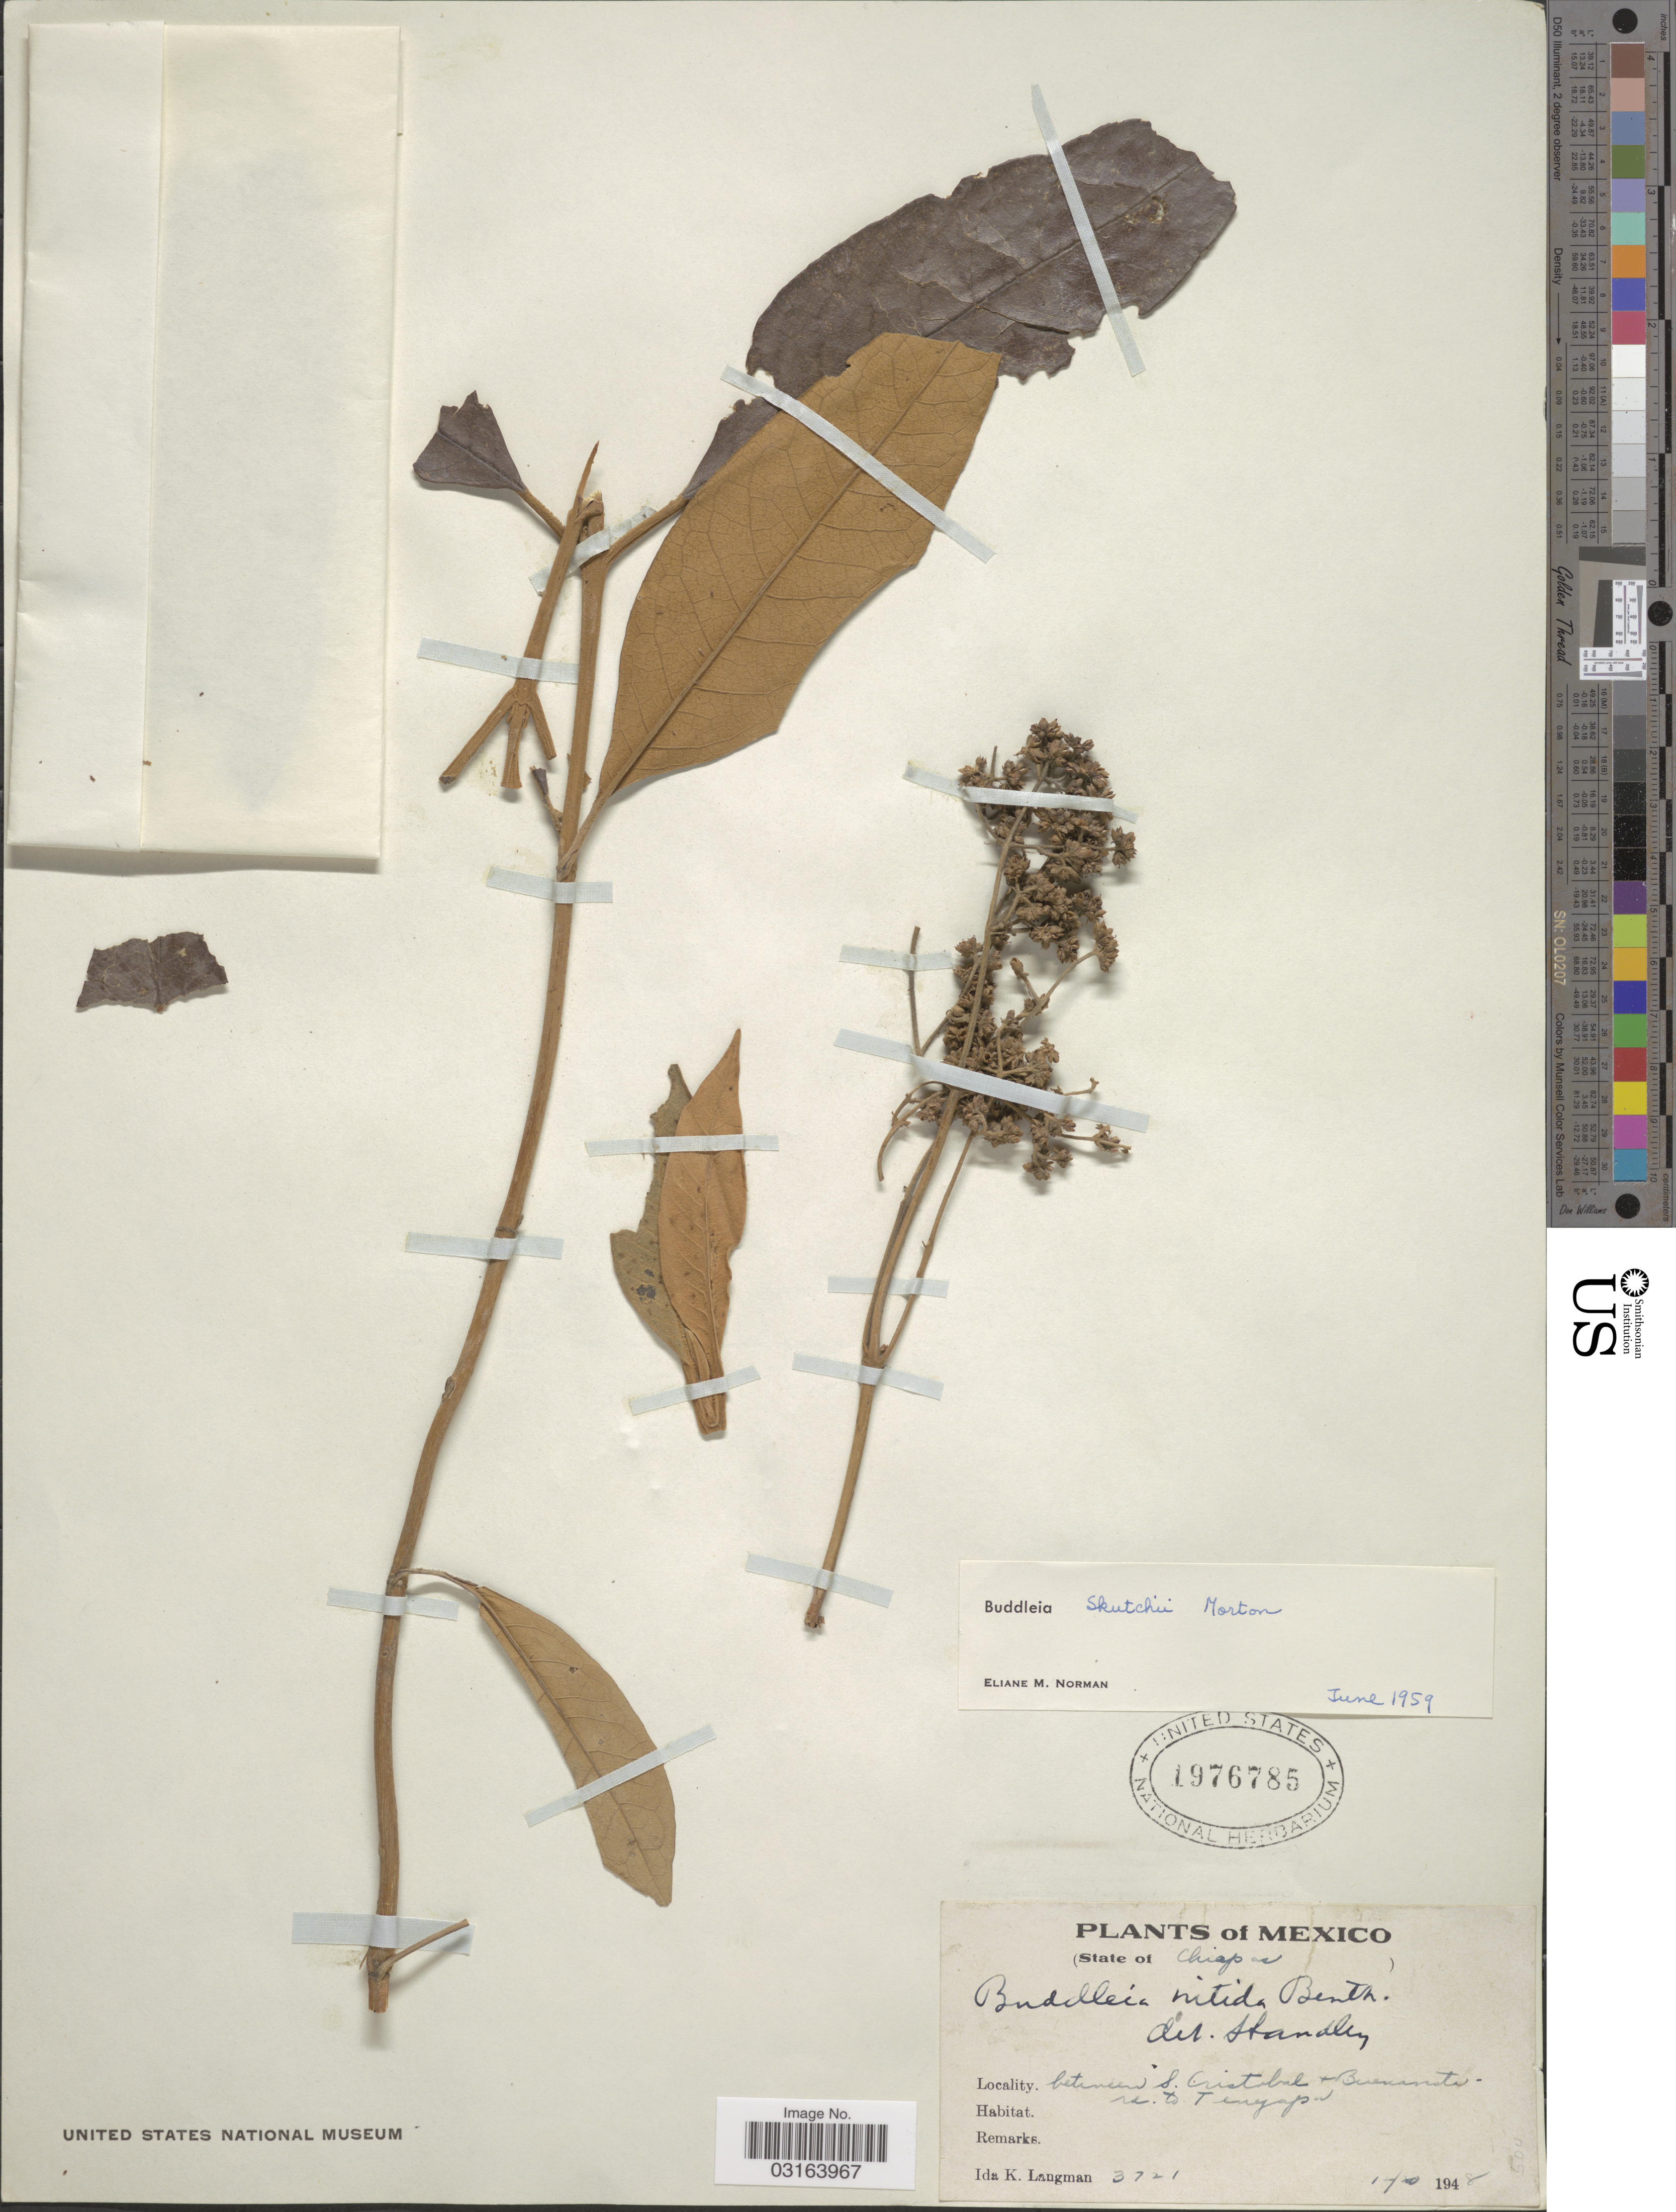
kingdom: Plantae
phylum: Tracheophyta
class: Magnoliopsida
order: Lamiales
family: Scrophulariaceae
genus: Buddleja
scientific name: Buddleja skutchii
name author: C.V. Morton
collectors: I. K. Langman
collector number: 3721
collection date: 1948-01-20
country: Mexico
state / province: Chiapas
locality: Between S. Cristobal & Buenavista-rd. to Tenejapa.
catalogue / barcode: US 1976785